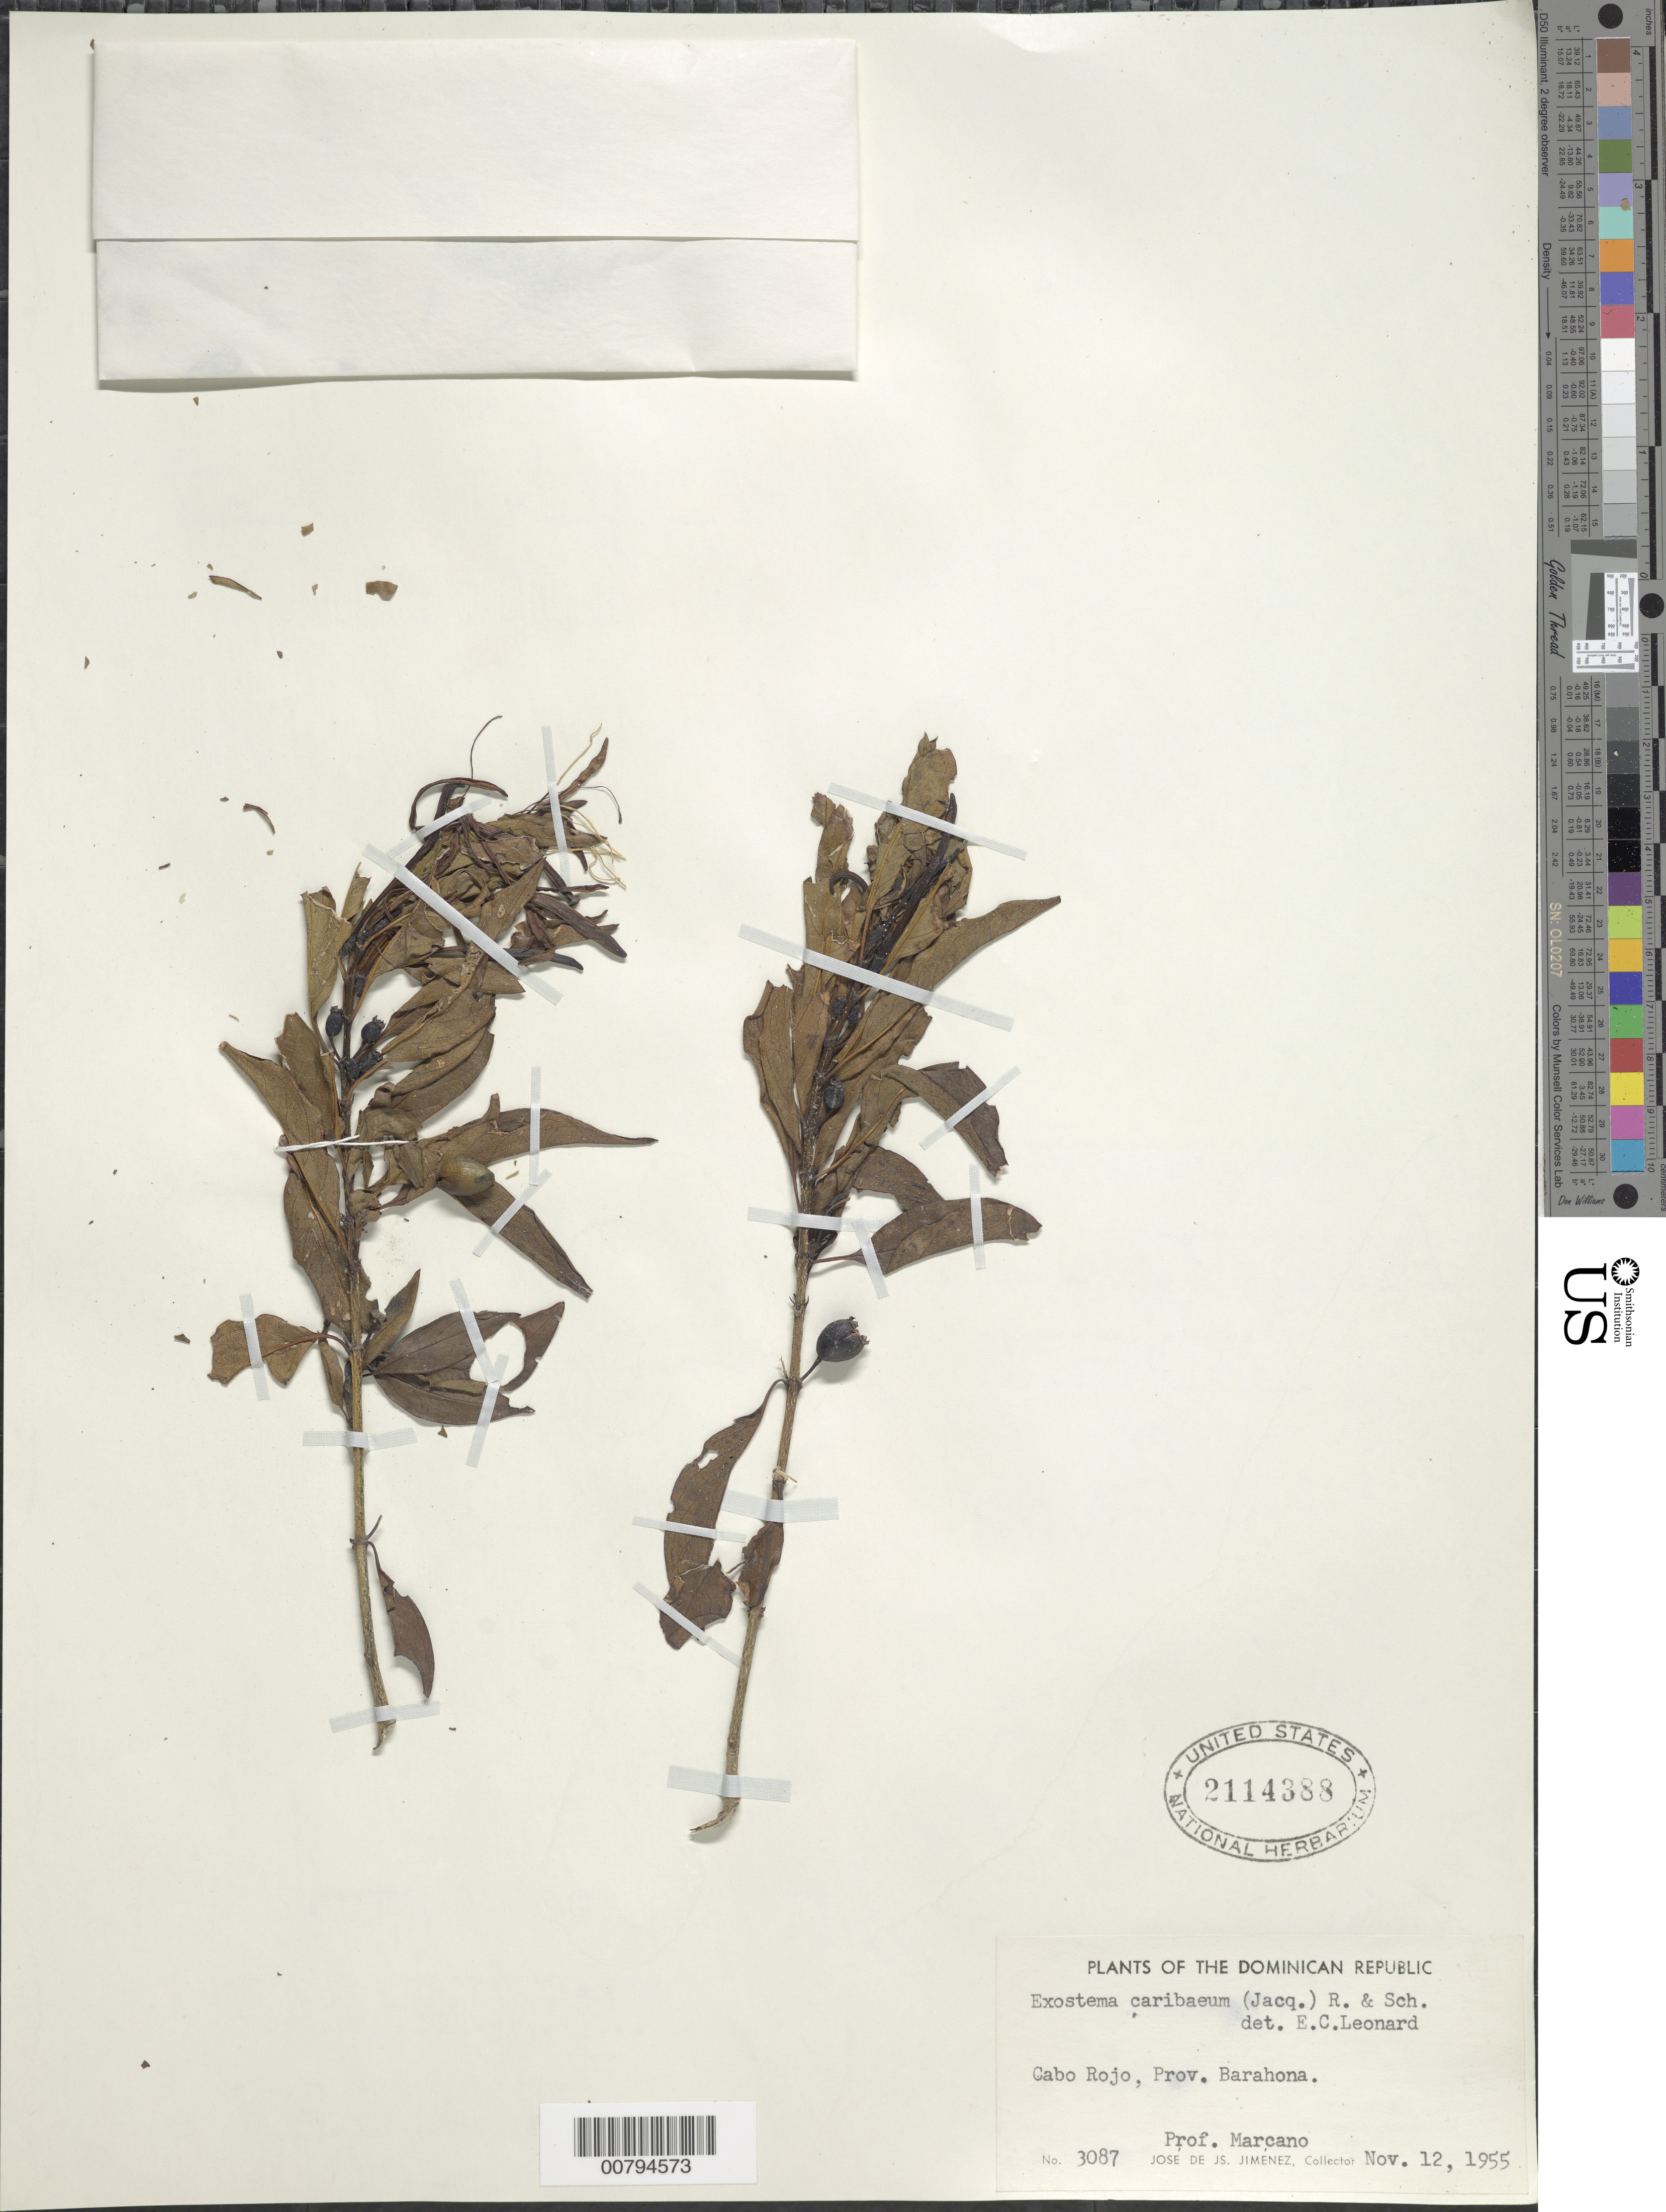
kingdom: Plantae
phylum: Tracheophyta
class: Magnoliopsida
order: Gentianales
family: Rubiaceae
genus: Exostema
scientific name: Exostema caribaeum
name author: (Jacq.) Roem. & Schult.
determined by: Leonard, Emery C., (US)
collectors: J. J. Jiménez Almonte & -. Marcano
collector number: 3087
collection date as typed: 12 Nov 1955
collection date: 1955-11-12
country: Dominican Republic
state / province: Barahona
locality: Cabo Rojo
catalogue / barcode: US 2114388